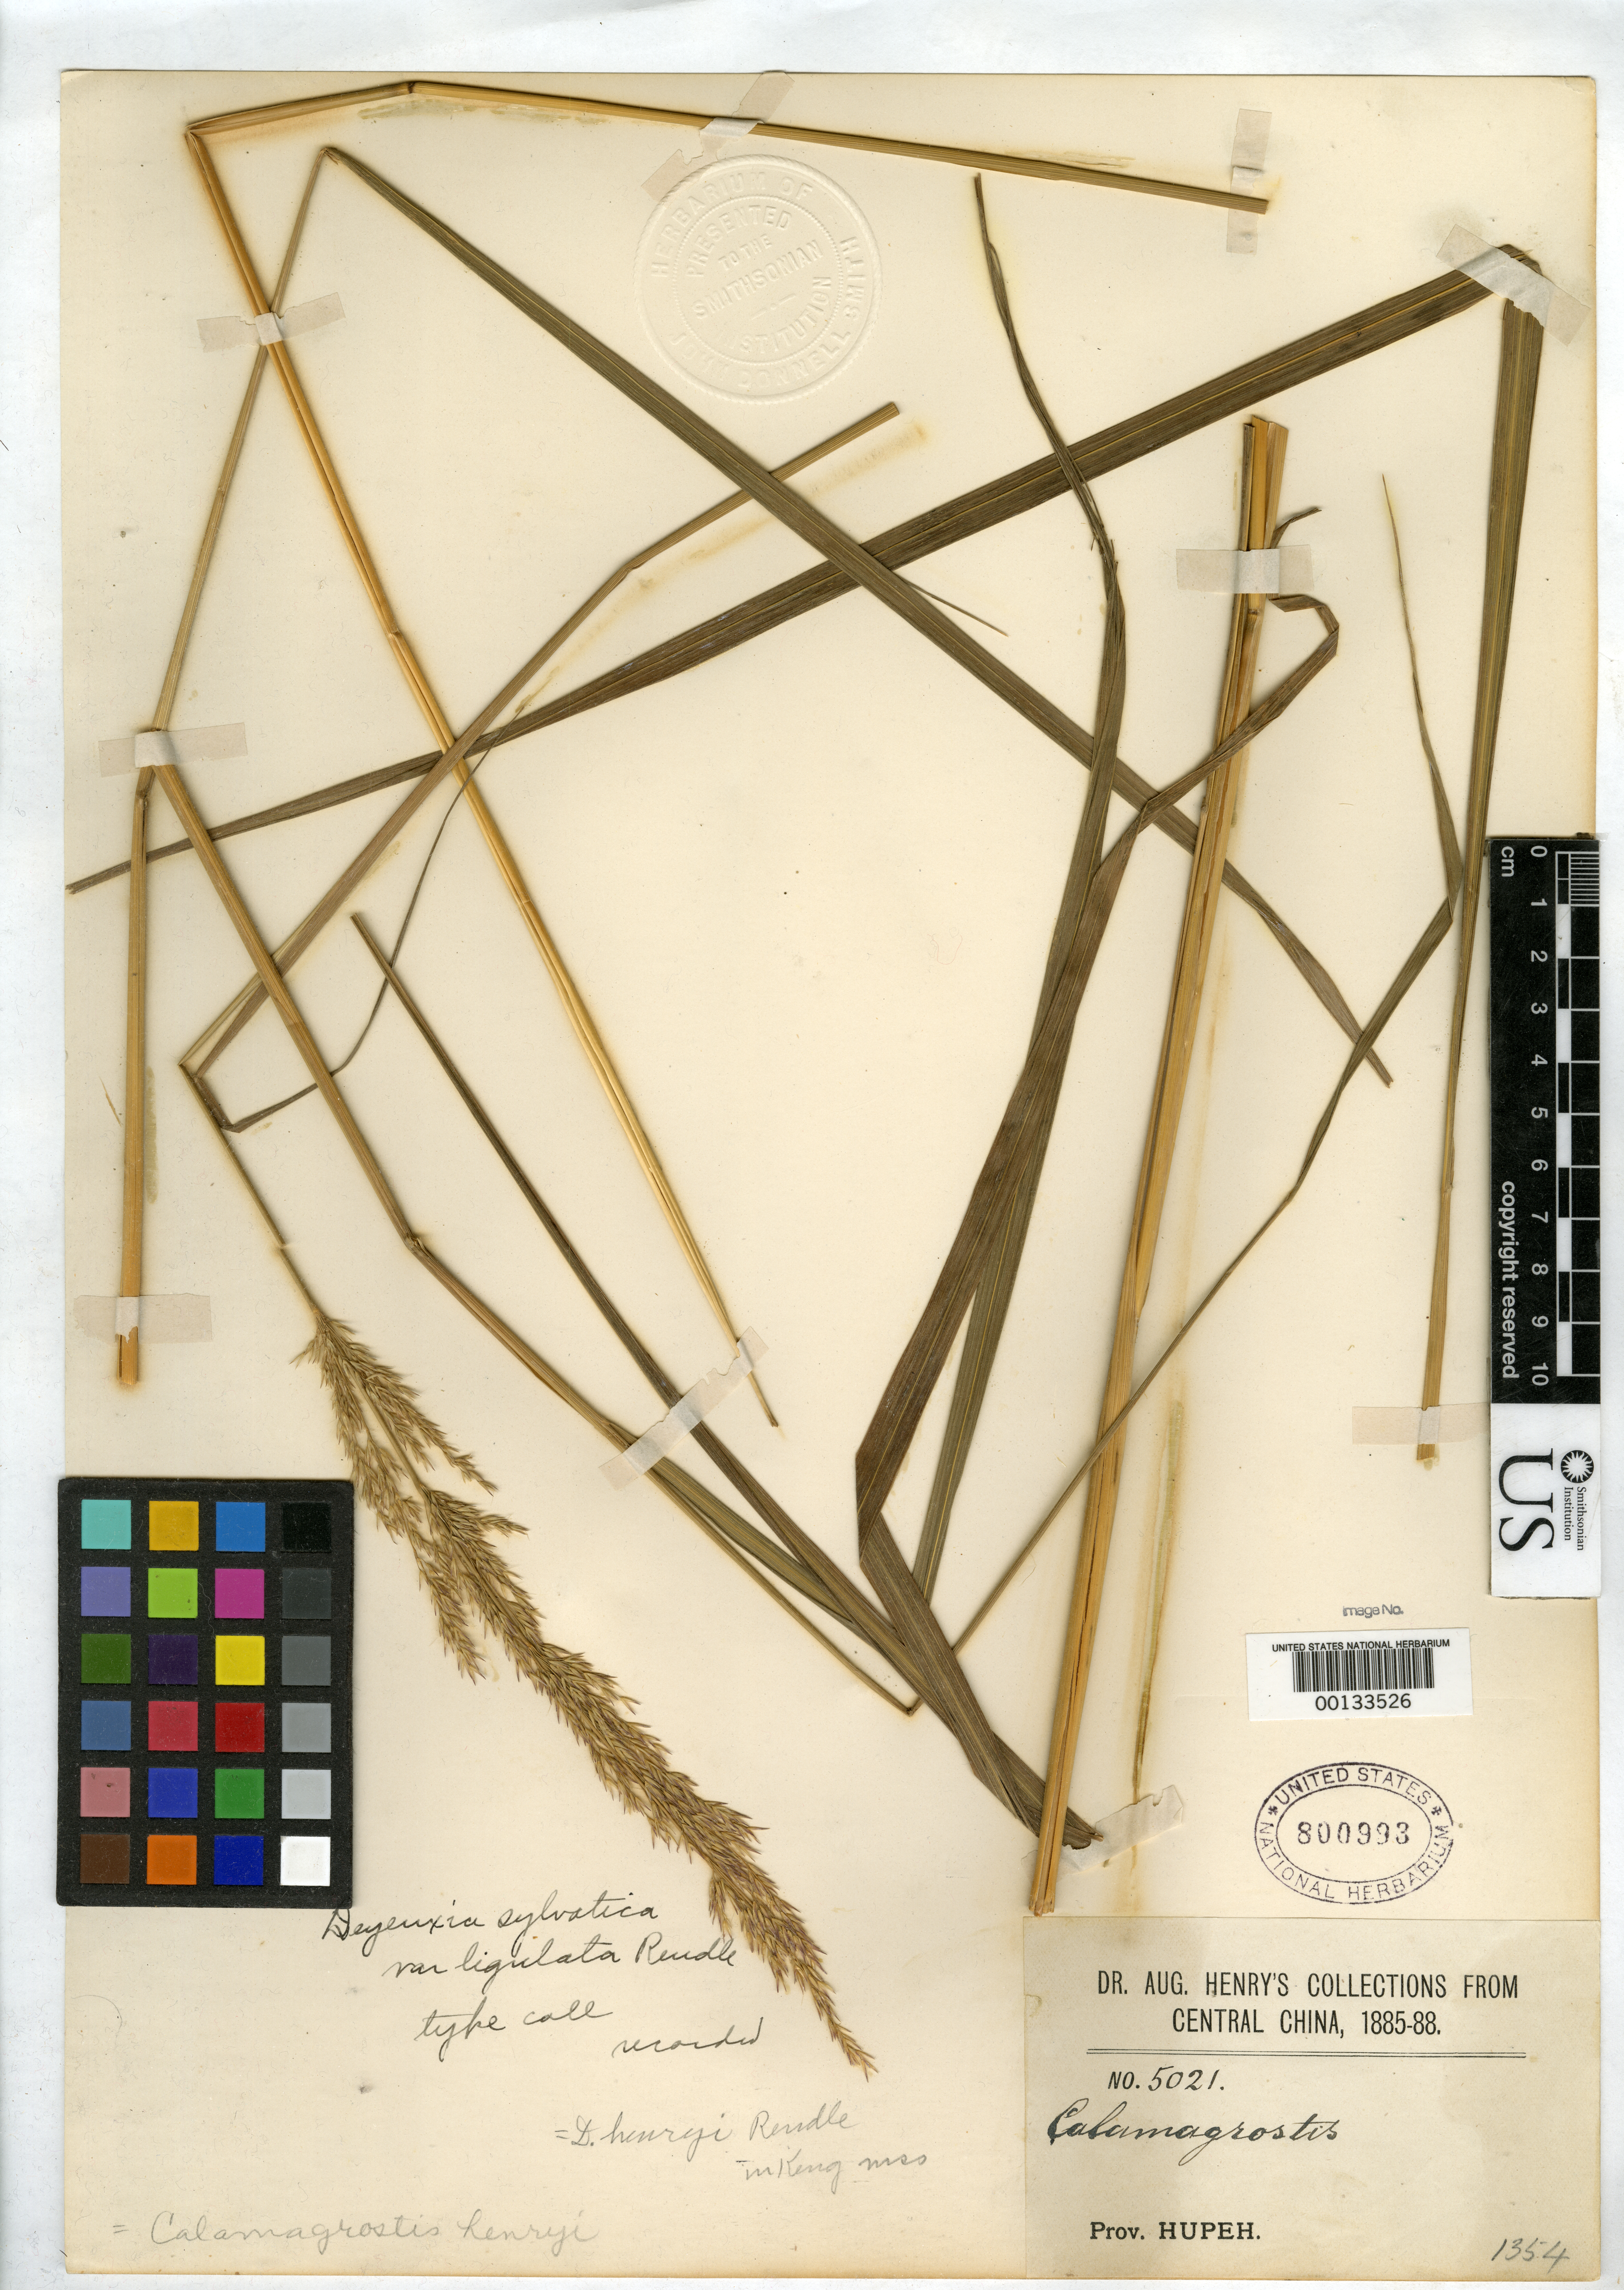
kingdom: Plantae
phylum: Tracheophyta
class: Liliopsida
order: Poales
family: Poaceae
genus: Deyeuxia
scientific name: Deyeuxia sylvatica var. ligulata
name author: Rendle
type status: Isotype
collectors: A. Henry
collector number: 5021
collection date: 1885/1888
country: China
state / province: Hubei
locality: Central China. Prov. Hupeh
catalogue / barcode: US 800993